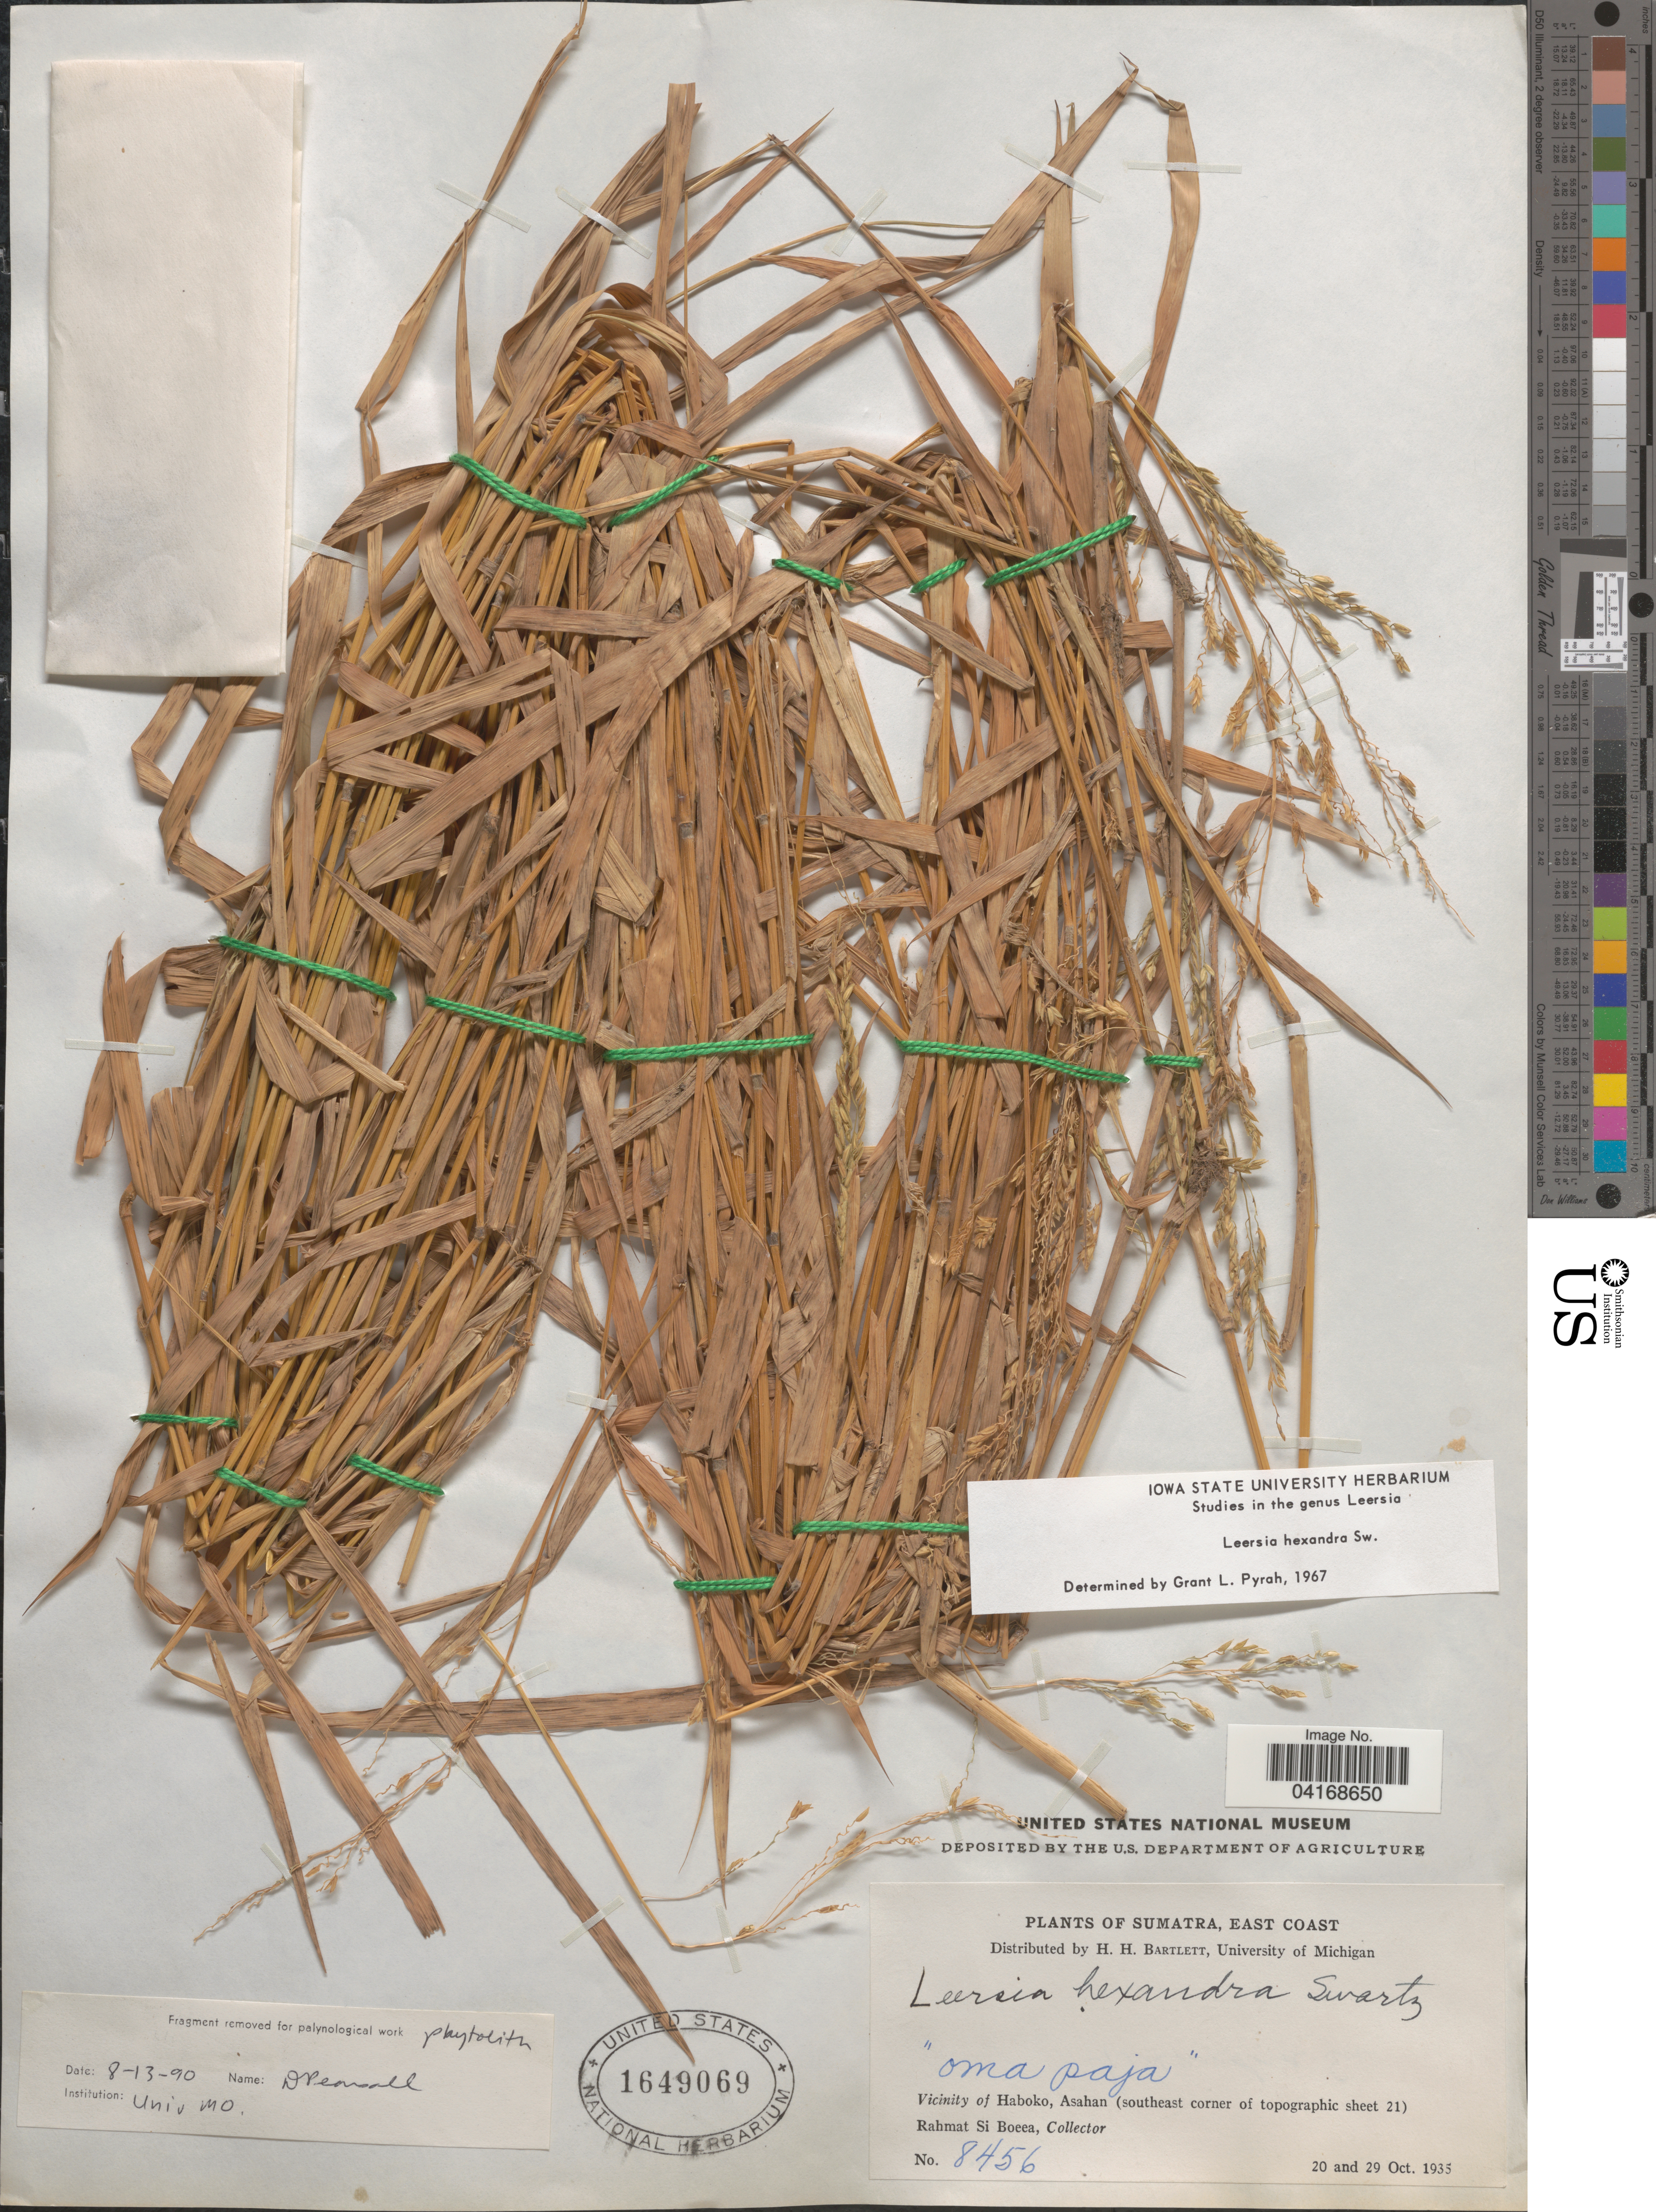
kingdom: Plantae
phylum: Tracheophyta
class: Liliopsida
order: Poales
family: Poaceae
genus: Leersia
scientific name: Leersia hexandra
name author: Sw.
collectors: Rahmat Si Boeea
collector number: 8456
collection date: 1935-10-20/1935-10-29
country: Indonesia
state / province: Sumatra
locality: East Coast. Vicinity of Haboko, Asahan (southeast corner of topographic sheet 21).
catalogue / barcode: US 1649069